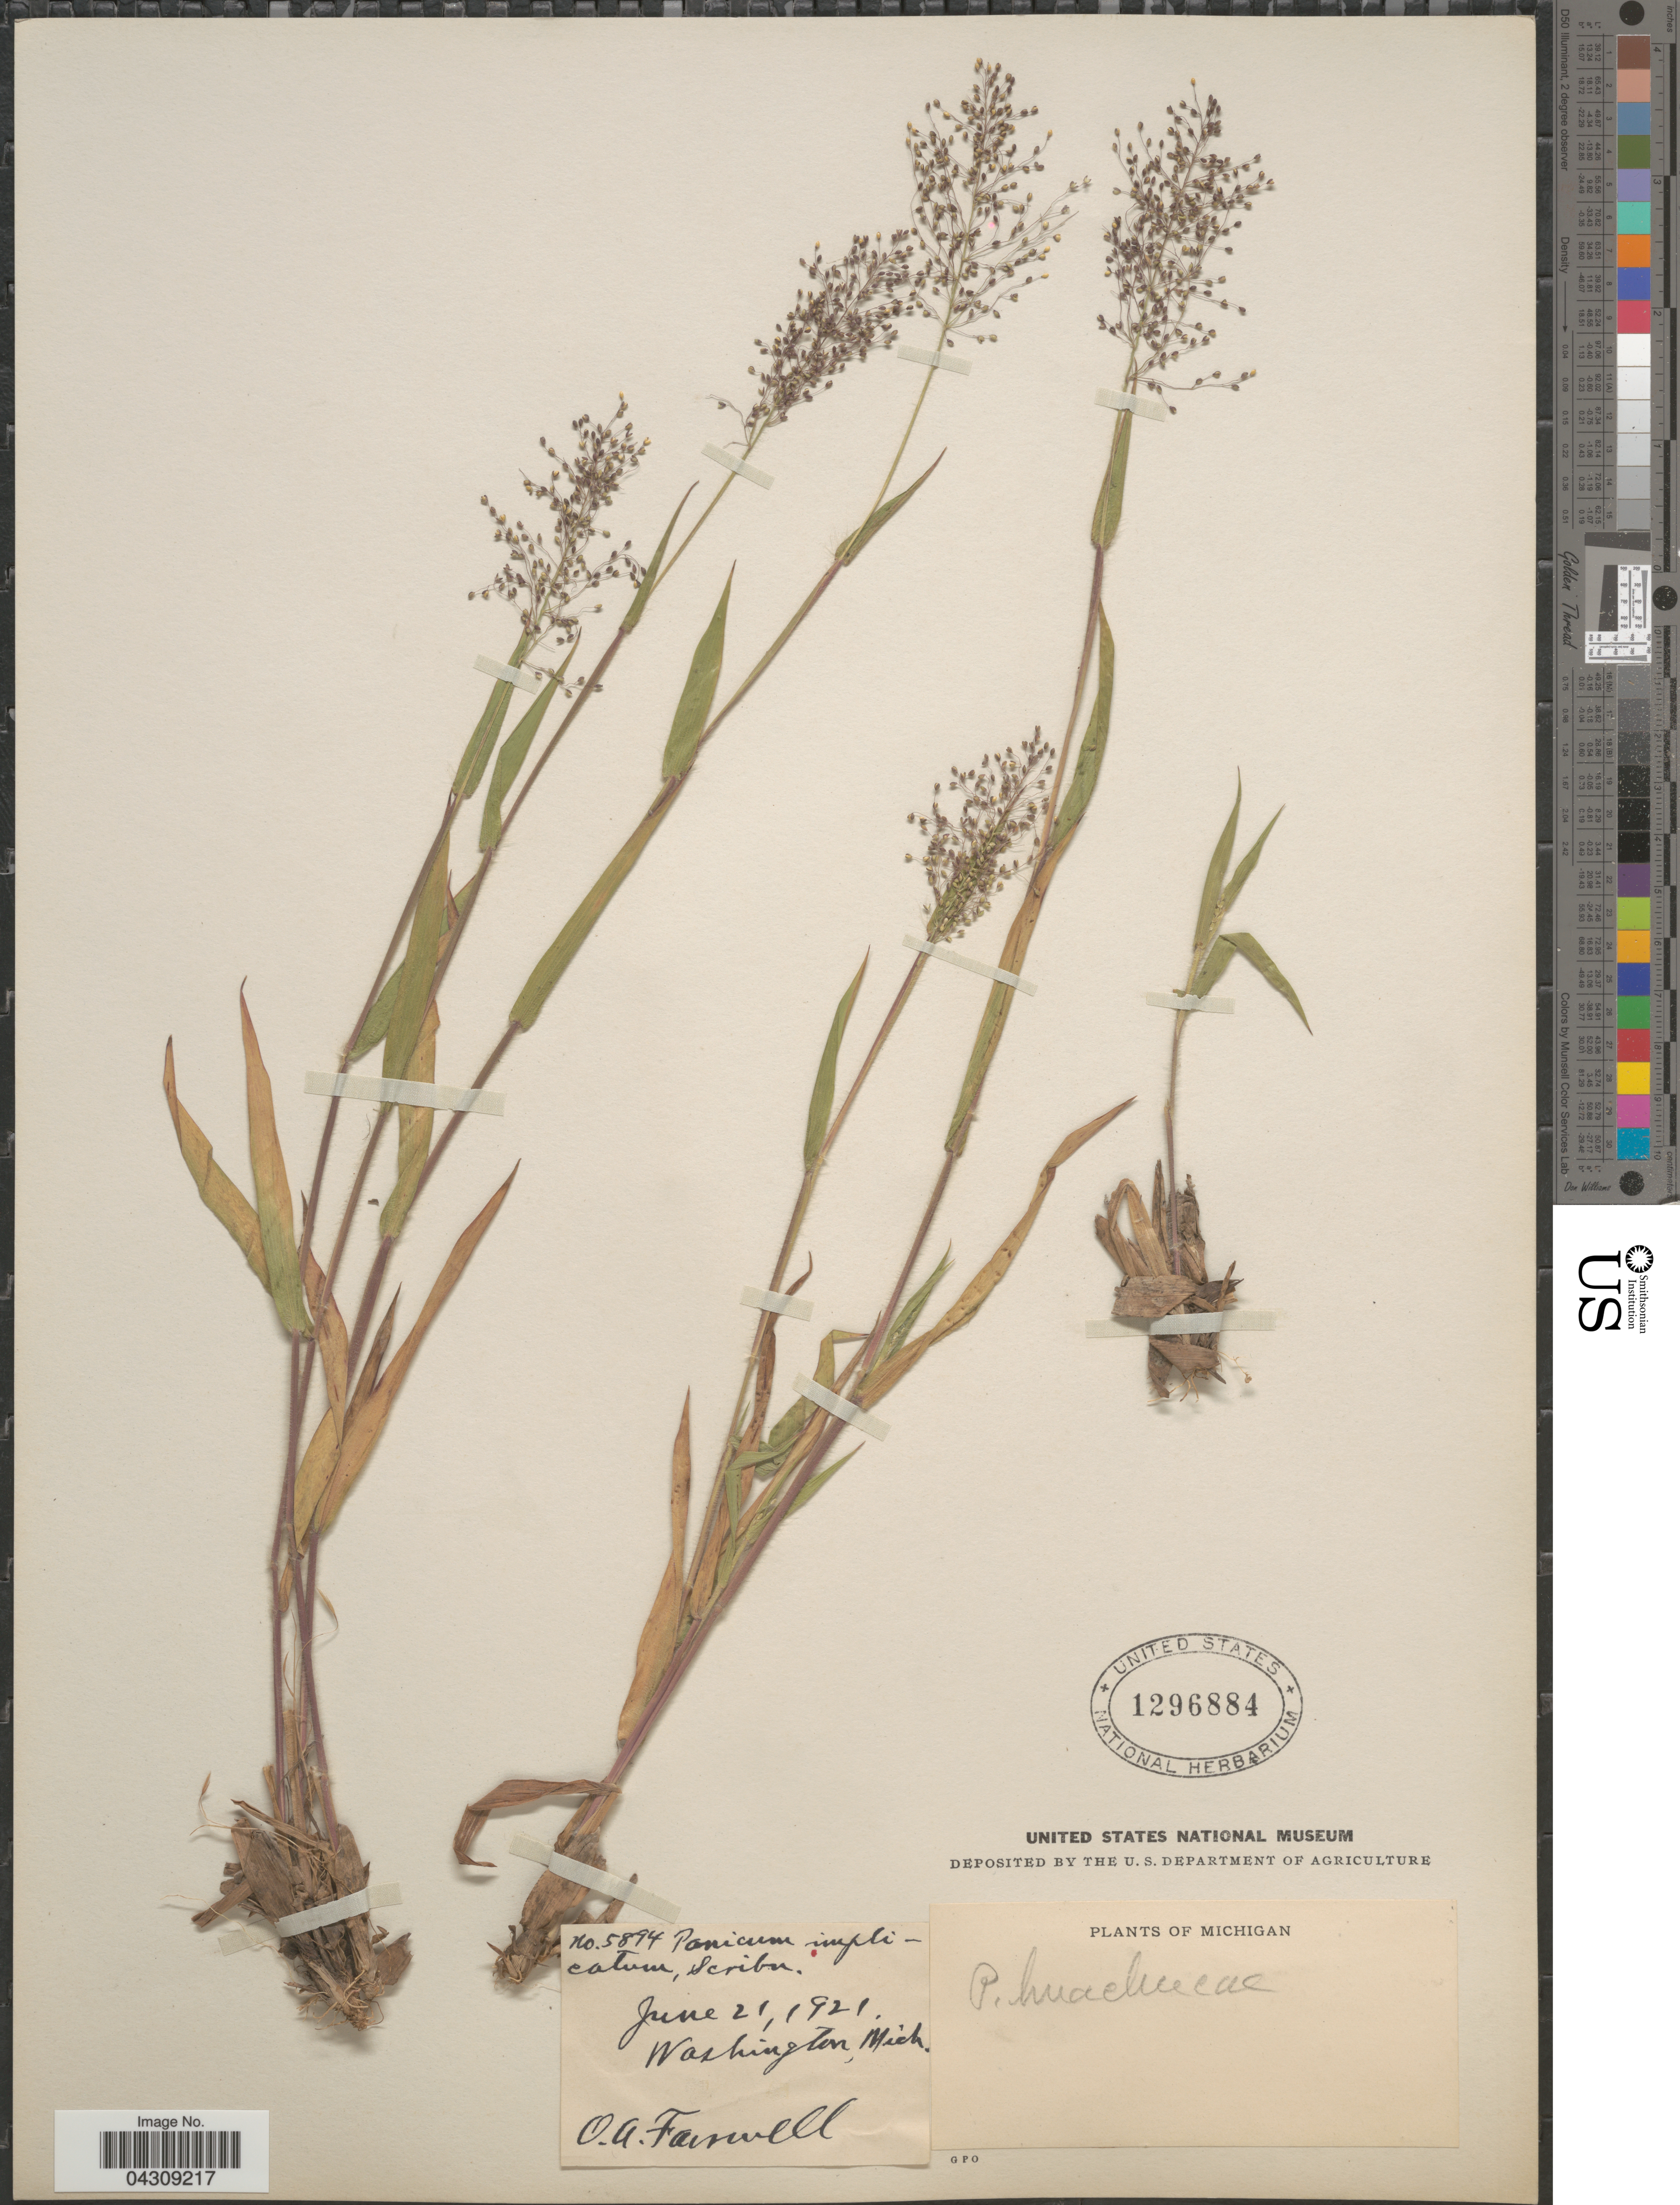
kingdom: Plantae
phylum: Tracheophyta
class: Liliopsida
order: Poales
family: Poaceae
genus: Dichanthelium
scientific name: Dichanthelium acuminatum var. acuminatum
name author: (Sw.) Gould & C.A. Clark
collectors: O. Farwell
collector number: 5894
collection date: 1921-06-21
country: United States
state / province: Michigan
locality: Washington.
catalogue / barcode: US 1296884